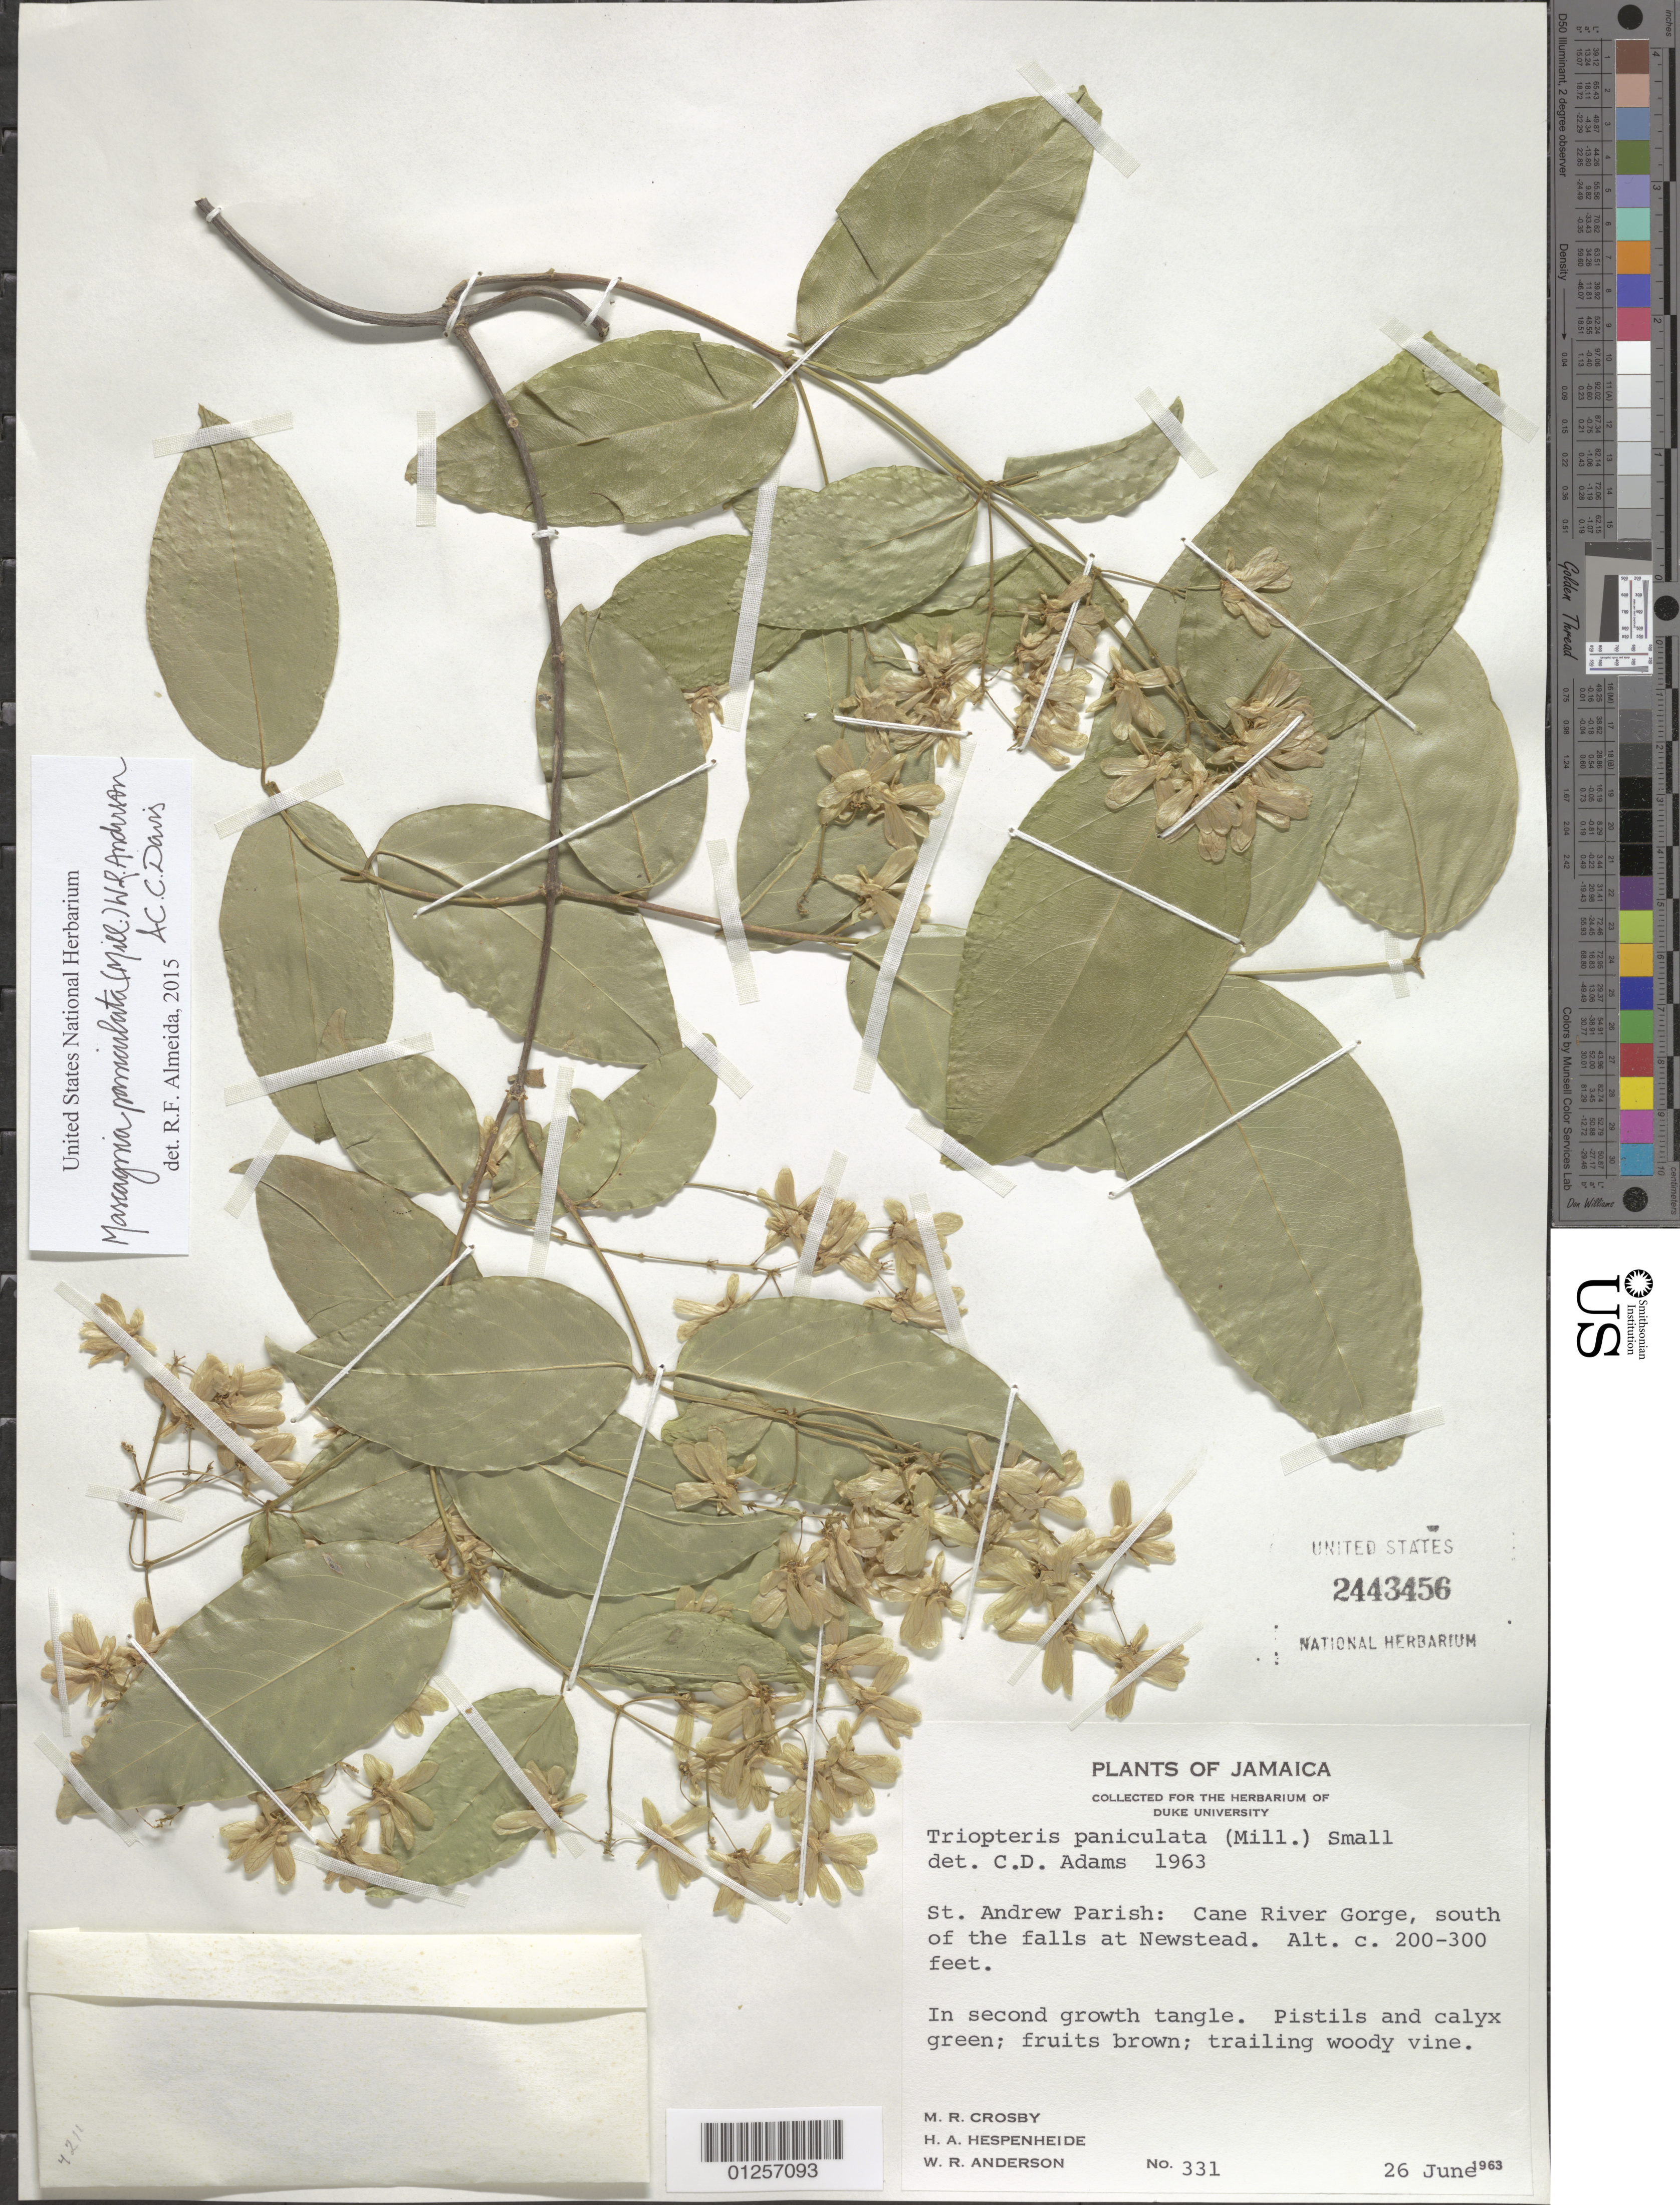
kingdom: Plantae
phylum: Tracheophyta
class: Magnoliopsida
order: Malpighiales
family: Malpighiaceae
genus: Mascagnia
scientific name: Mascagnia paniculata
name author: (Mill.) W.R. Anderson & C. Davis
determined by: De Almeida, R. F., (HUEFS), Universidade Estadual de Feira de Santana (BRAZIL)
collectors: M. R. Crosby, H. A. Hespenheide & W. R. Anderson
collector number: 331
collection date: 1963-06-26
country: Jamaica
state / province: Saint Andrew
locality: Cane River Gorge, south of the falls at Newstead.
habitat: In second growth tangle.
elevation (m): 61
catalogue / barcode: US 2443456